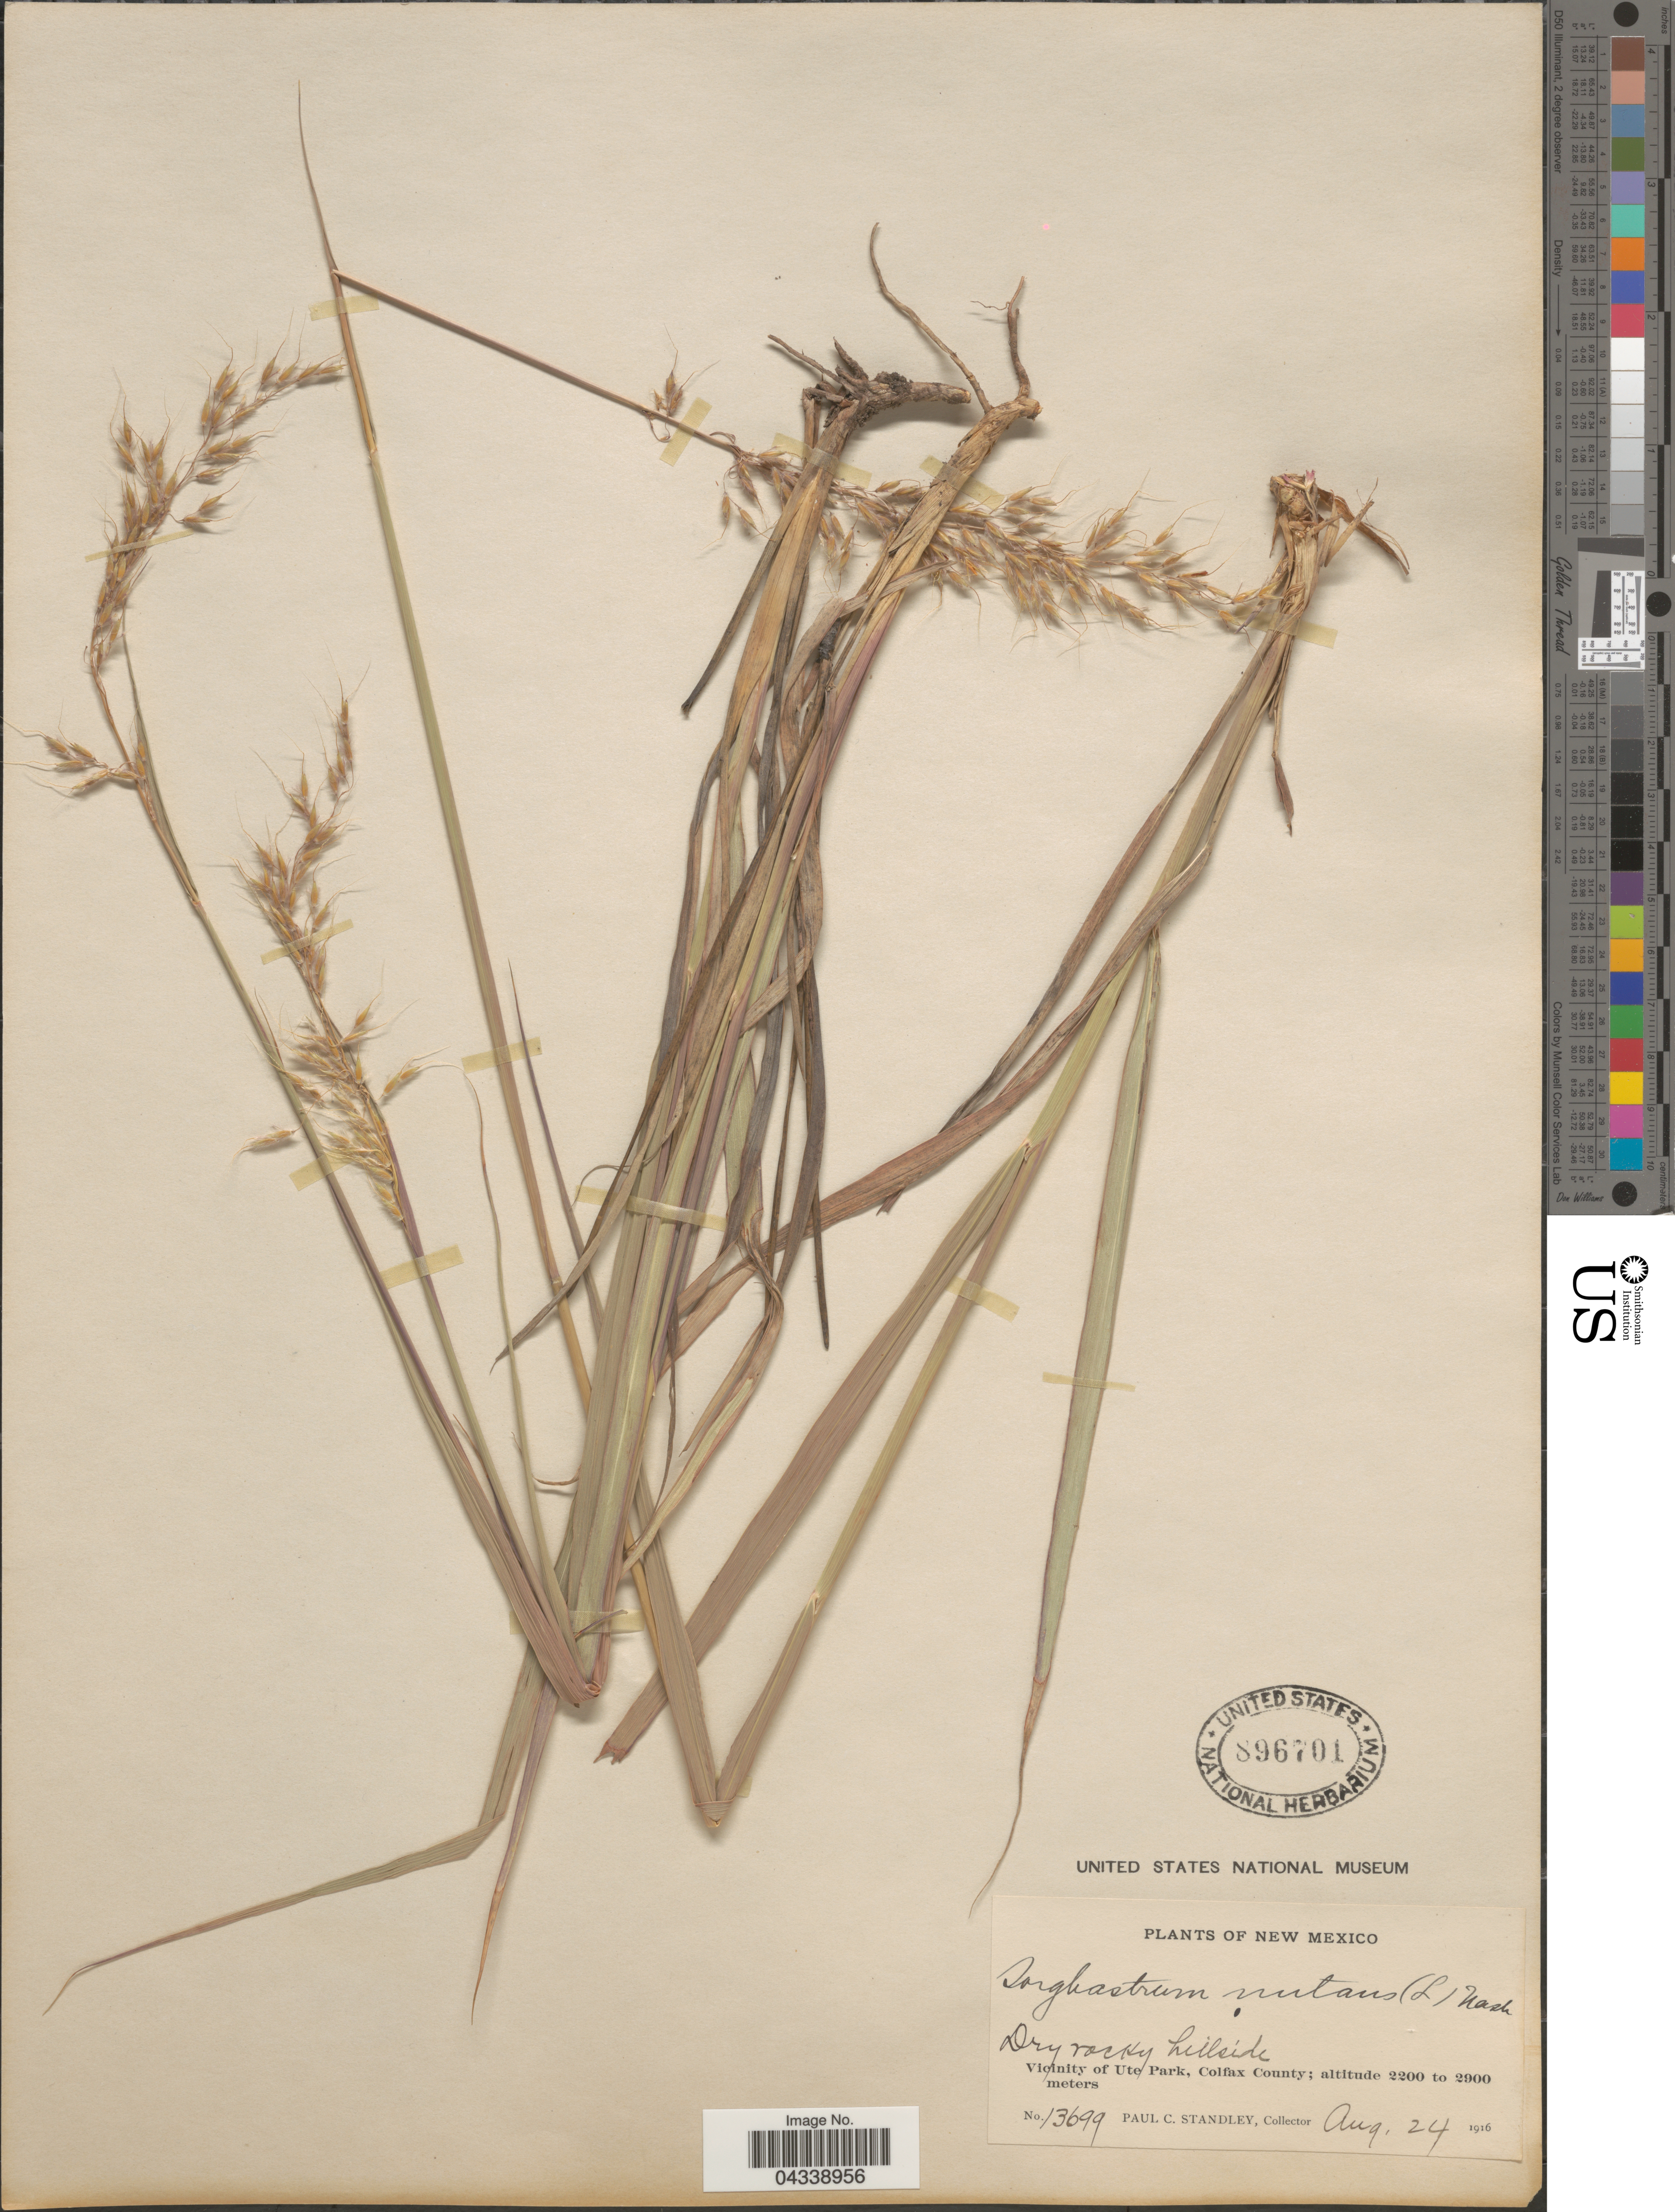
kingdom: Plantae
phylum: Tracheophyta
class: Liliopsida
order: Poales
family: Poaceae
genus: Sorghastrum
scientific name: Sorghastrum nutans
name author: (L.) Nash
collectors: P. C. Standley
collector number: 13699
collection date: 1916-08-24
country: United States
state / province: New Mexico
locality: Vicinity of Ute Park, Colfax County.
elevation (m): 2200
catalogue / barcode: US 896701